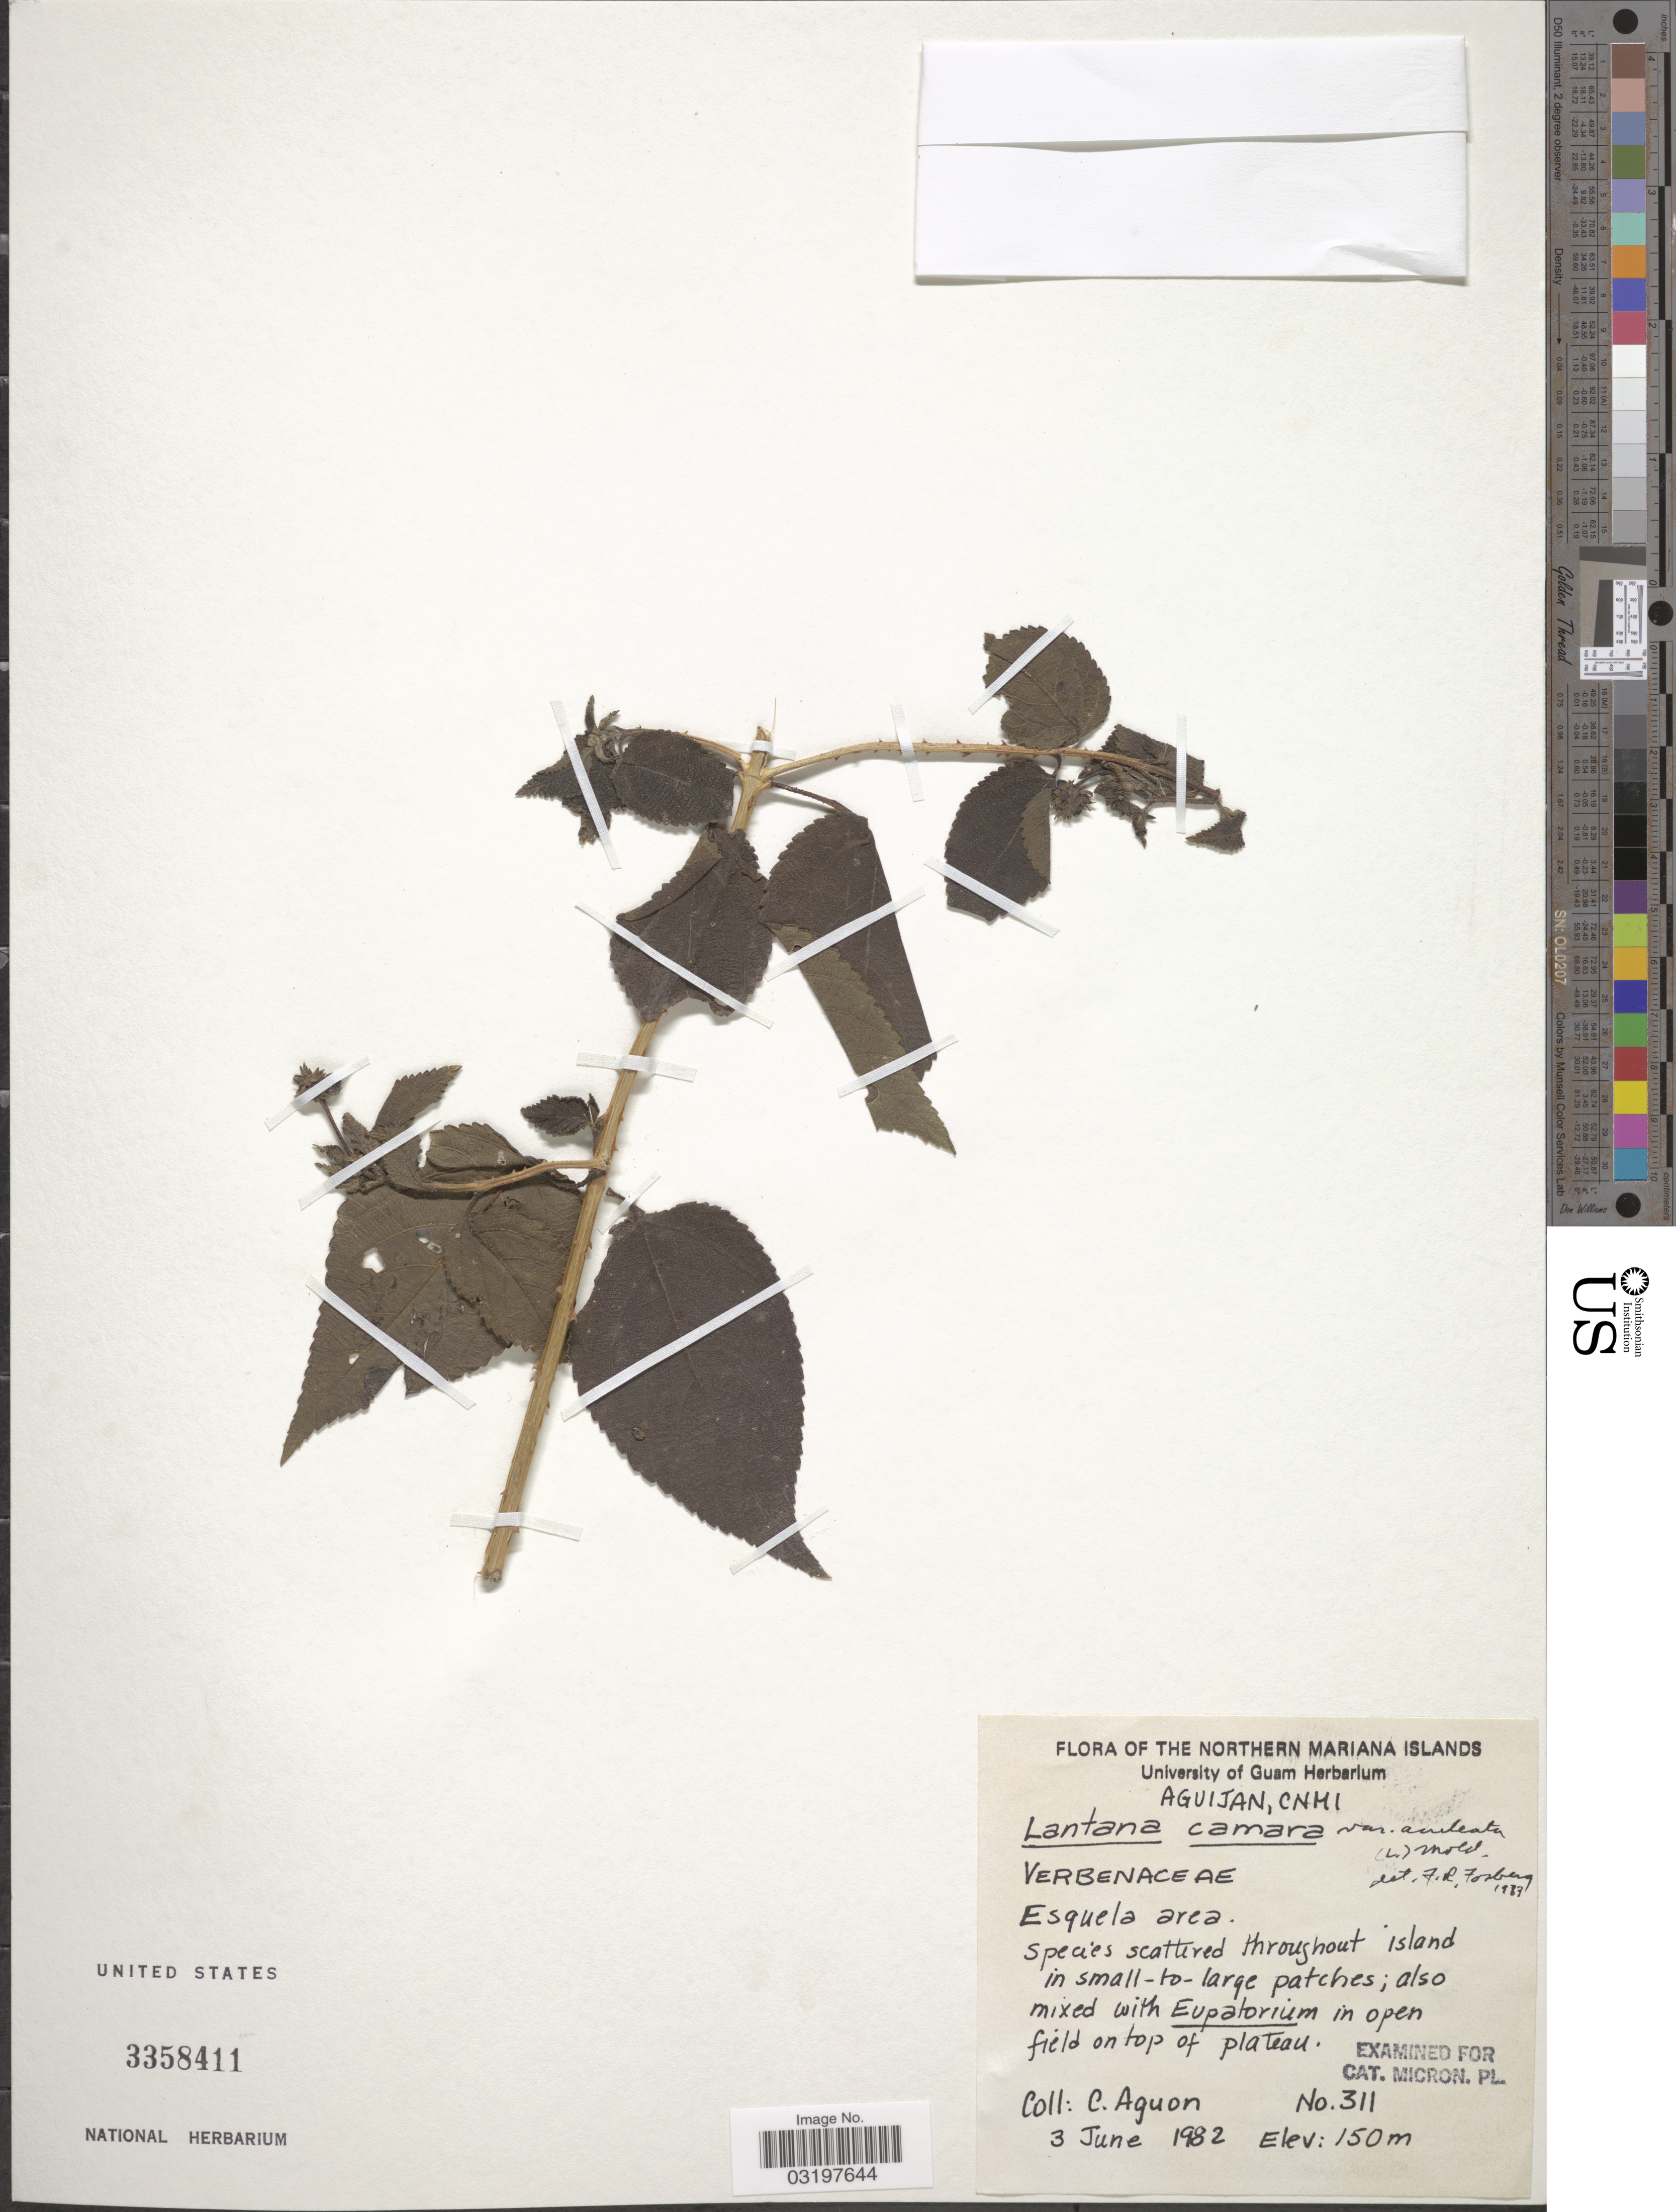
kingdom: Plantae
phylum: Tracheophyta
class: Magnoliopsida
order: Lamiales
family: Verbenaceae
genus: Lantana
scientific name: Lantana camara var. aculeata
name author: (L.) Moldenke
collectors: C. Aguon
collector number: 311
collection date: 1982-06-03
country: Northern Mariana Islands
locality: Aguijan, CNMI. Esquela area.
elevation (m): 150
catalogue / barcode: US 3358411